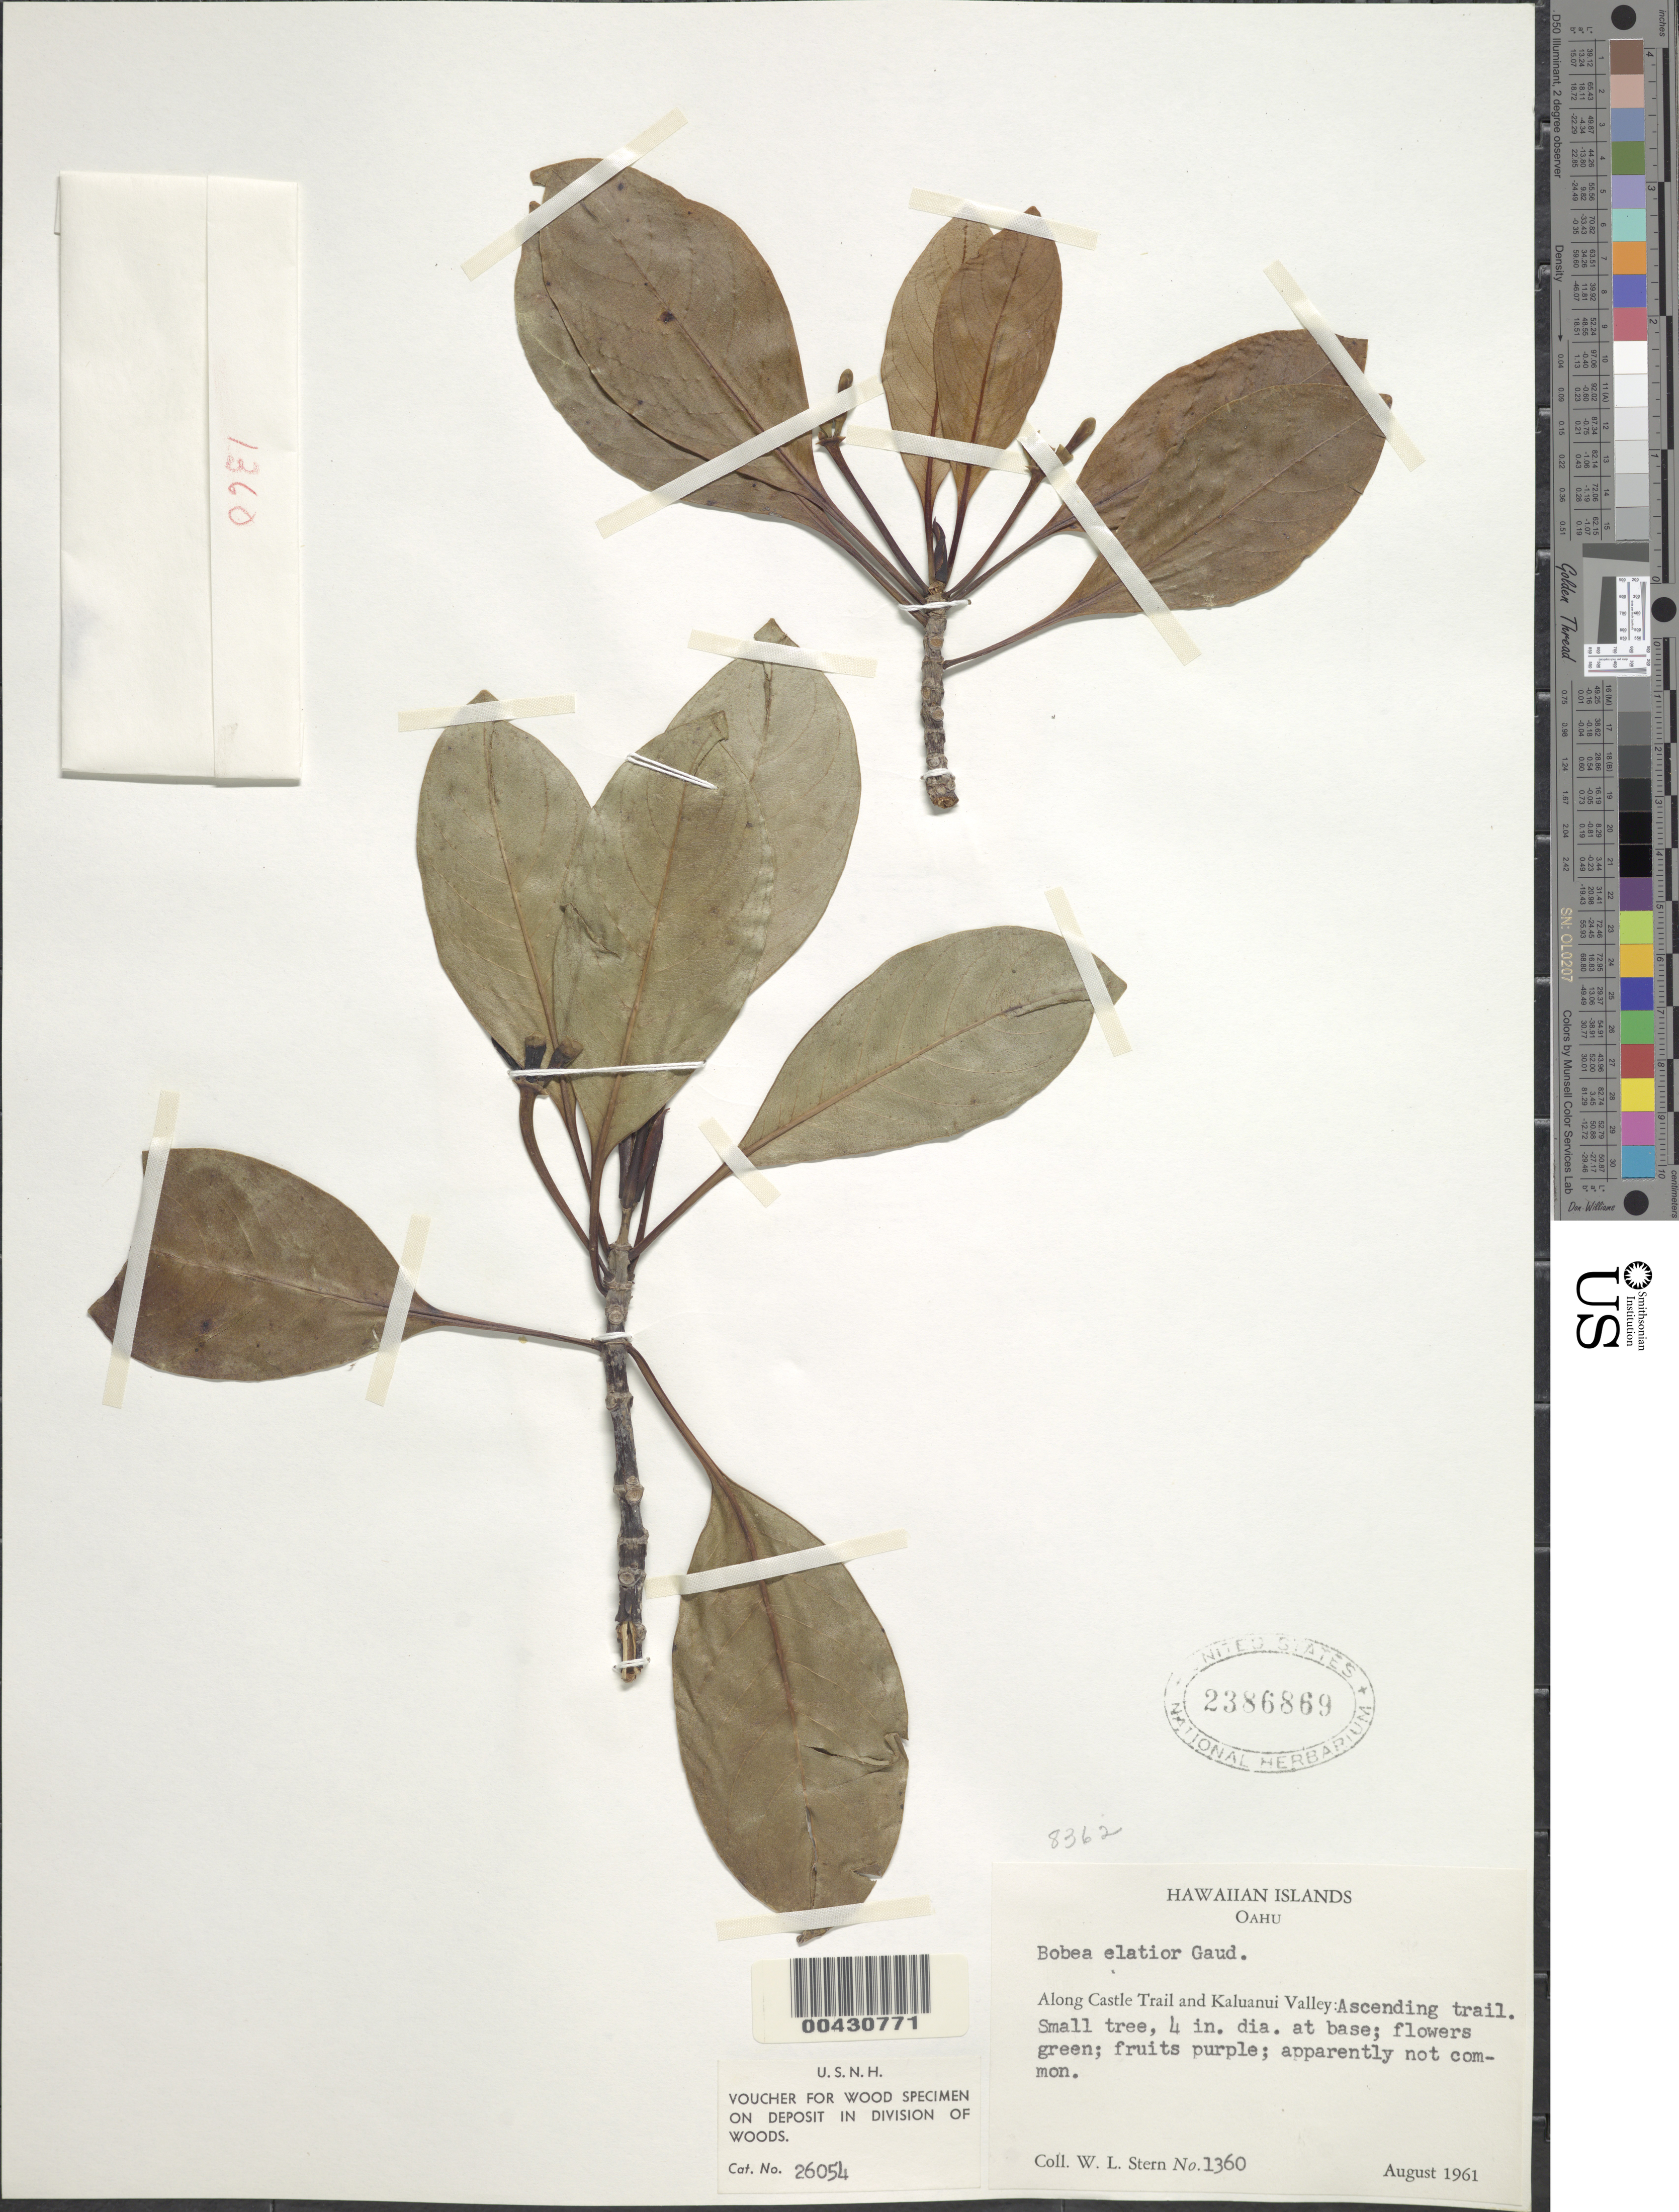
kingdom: Plantae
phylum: Tracheophyta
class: Magnoliopsida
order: Gentianales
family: Rubiaceae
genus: Bobea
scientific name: Bobea elatior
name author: Gaudich.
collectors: W. L. Stern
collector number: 1360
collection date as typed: Aug 1961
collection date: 1961-08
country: United States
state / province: Hawaii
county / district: Honolulu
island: Oahu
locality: Along Castle Trail and Kaluanui Valley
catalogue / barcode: US 2386869